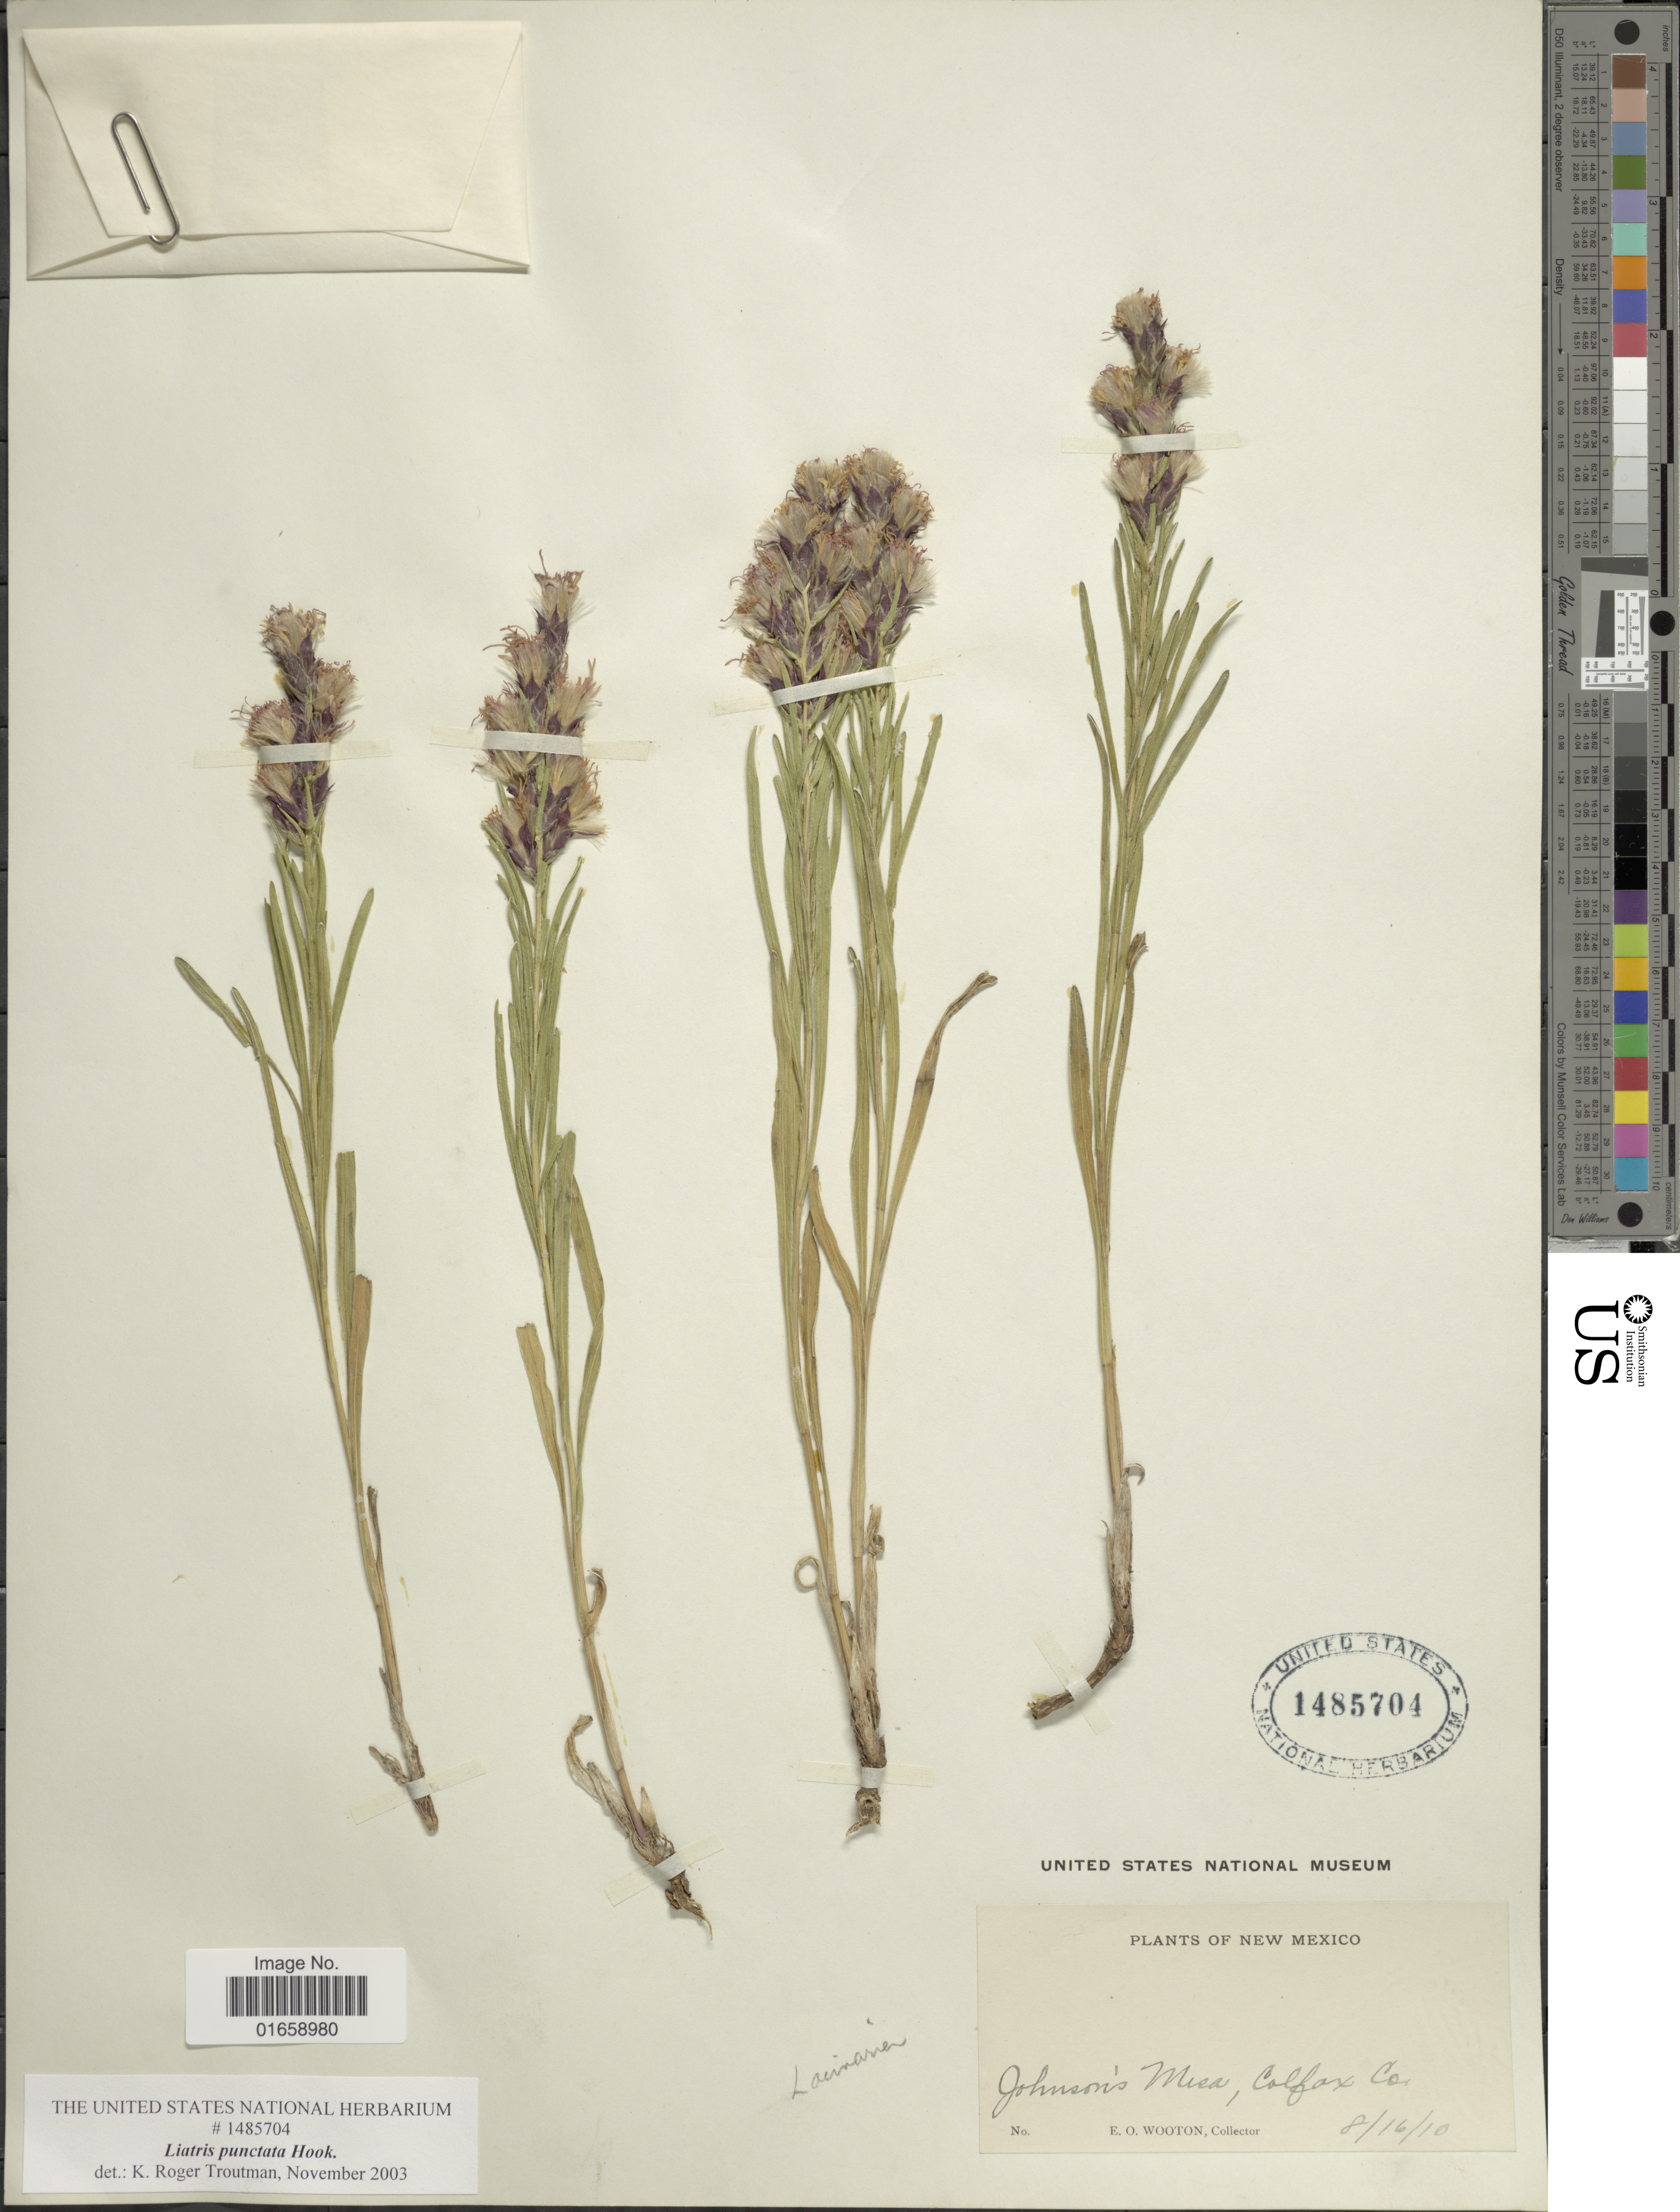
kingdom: Plantae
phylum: Tracheophyta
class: Magnoliopsida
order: Asterales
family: Asteraceae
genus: Liatris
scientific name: Liatris punctata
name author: Hook.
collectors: E. O. Wooton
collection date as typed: Transcribed d/m/y: 16/8/10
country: United States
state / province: New Mexico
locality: Johnson's Mesa, Colfax Co.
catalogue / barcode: US 1485704